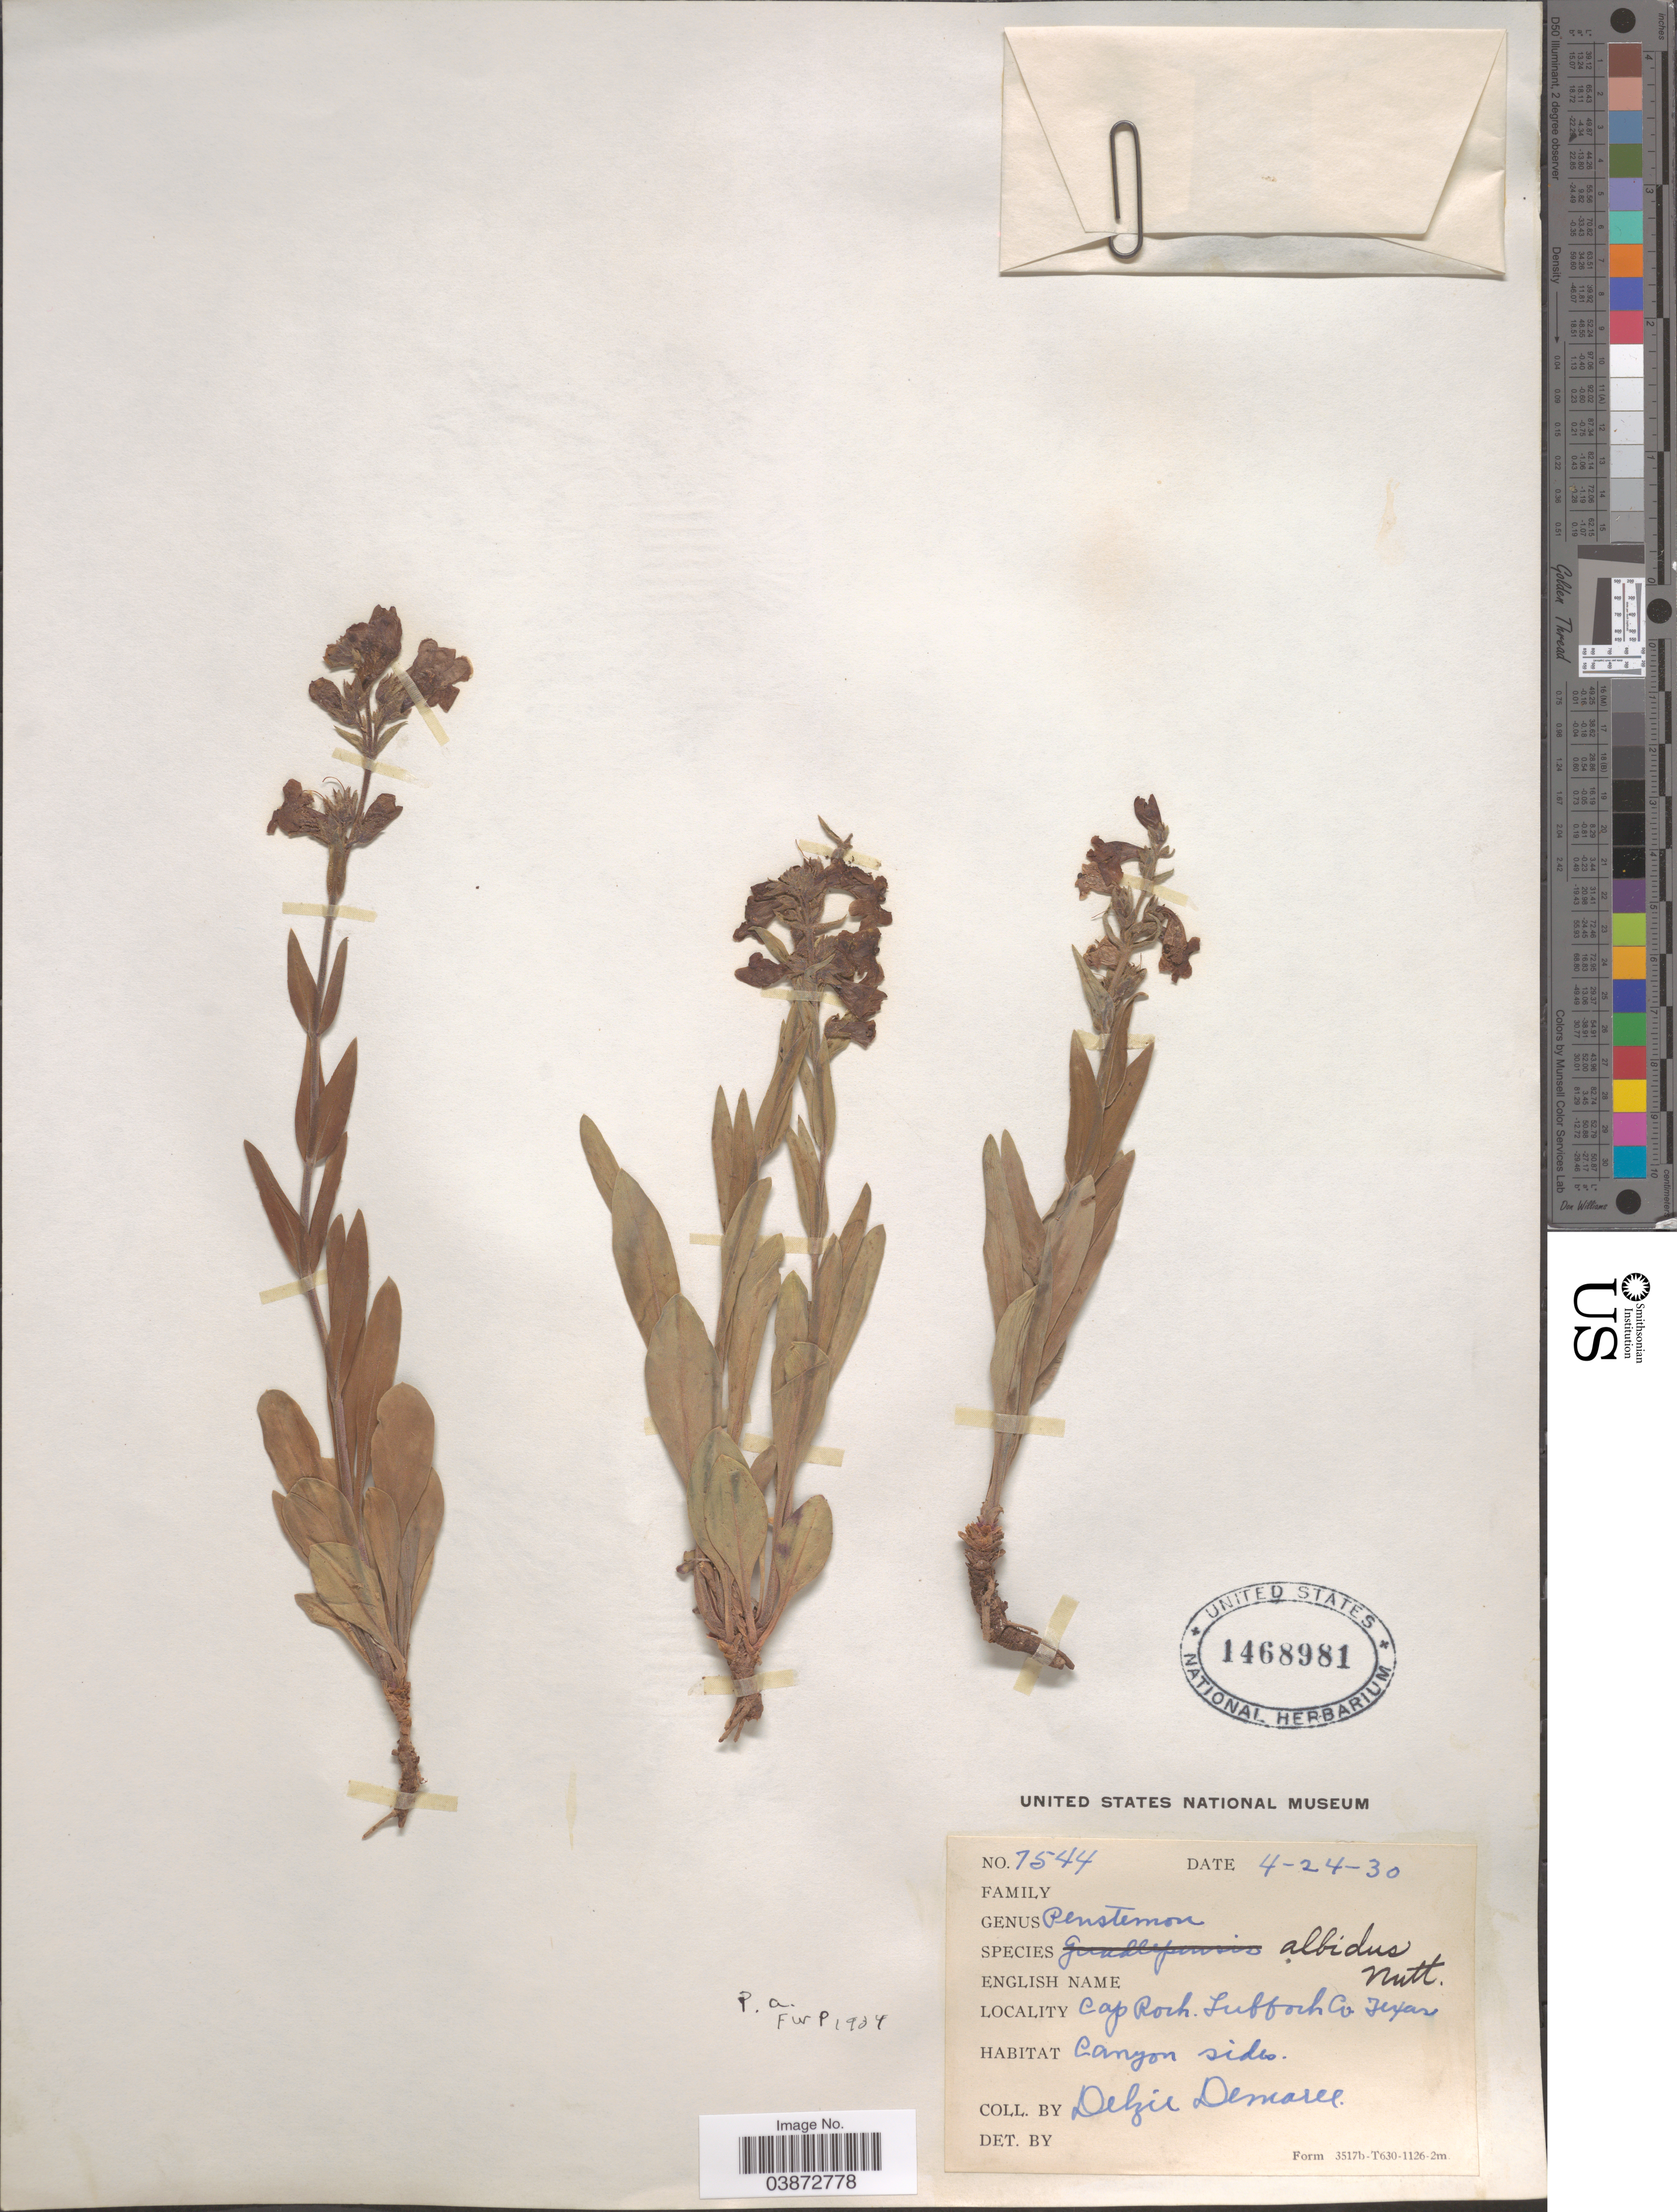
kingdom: Plantae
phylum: Tracheophyta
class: Magnoliopsida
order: Lamiales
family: Plantaginaceae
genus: Penstemon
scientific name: Penstemon albidus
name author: Nutt.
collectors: D. Demaree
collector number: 7544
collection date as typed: Transcribed d/m/y: 24/4/30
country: United States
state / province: Texas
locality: Cap. Rock Lubbock Co.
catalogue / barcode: US 1468981